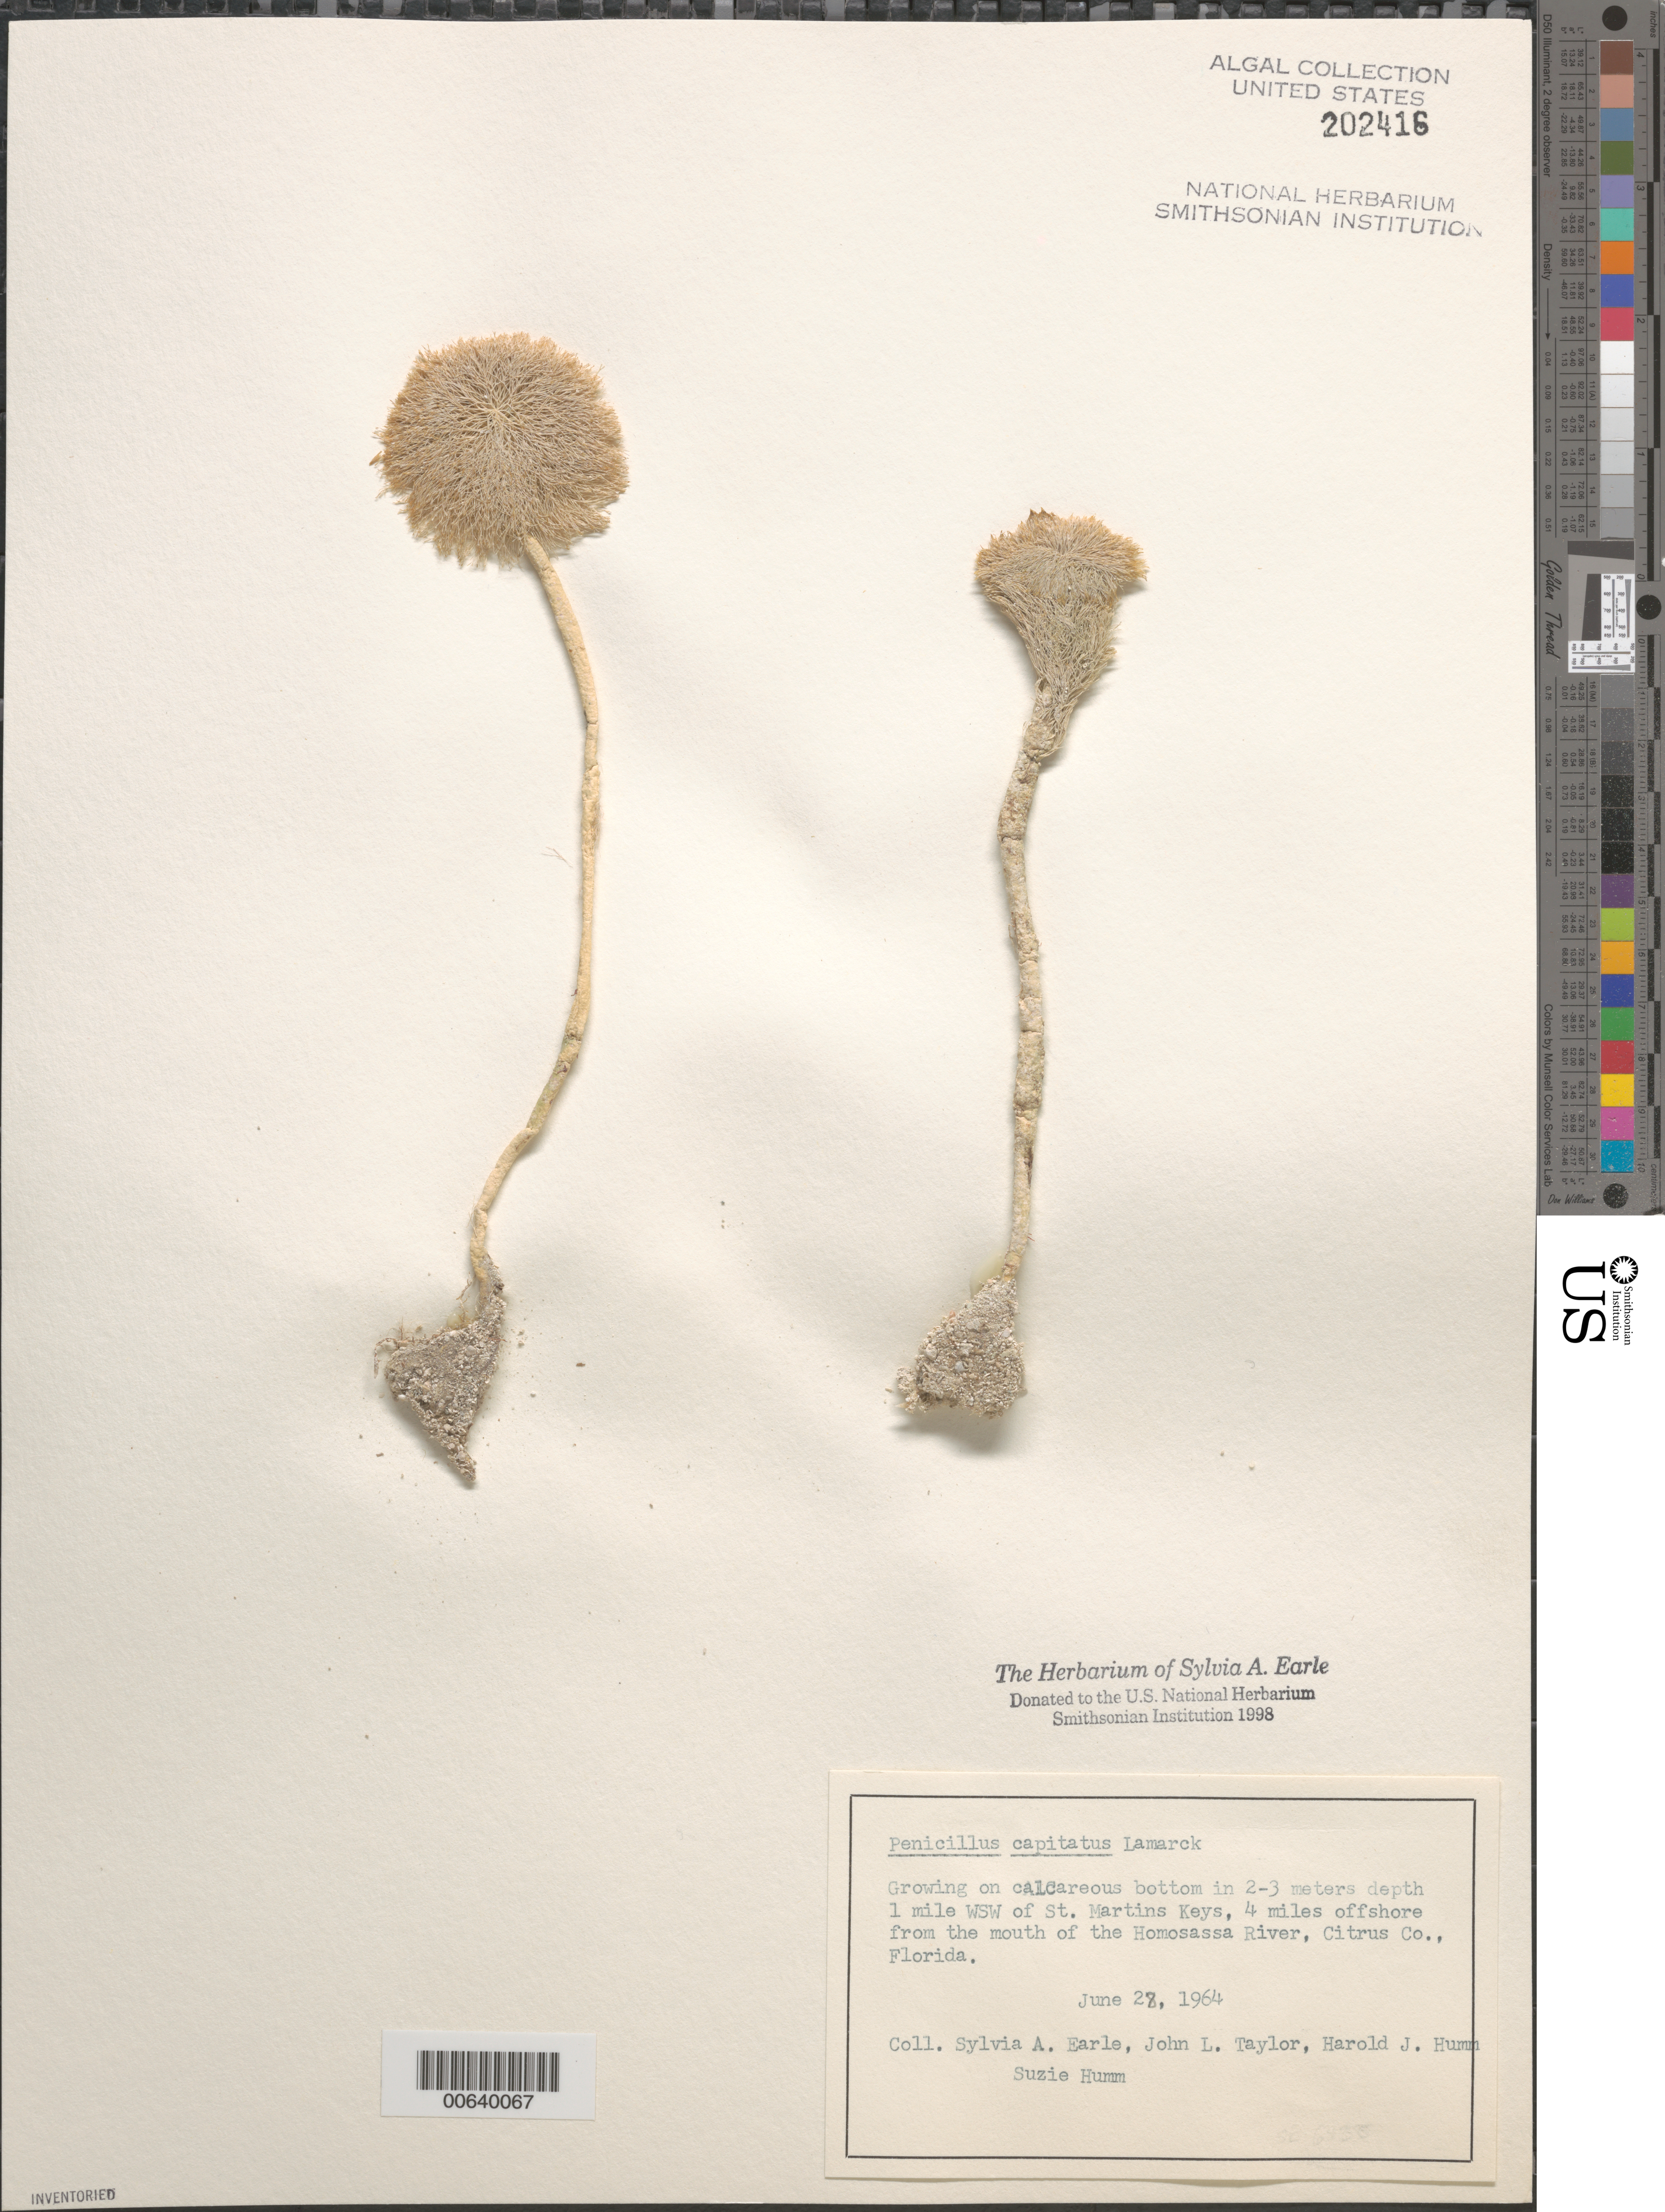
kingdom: Plantae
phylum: Chlorophyta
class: Ulvophyceae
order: Bryopsidales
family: Udoteaceae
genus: Penicillus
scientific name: Penicillus capitatus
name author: Lam.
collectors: S. A. Earle, J. L. Taylor, H. J. Humm & S. Humm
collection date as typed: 28 Jun 1964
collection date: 1964-06-28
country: United States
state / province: Florida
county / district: Citrus County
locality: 4 miles off Homosassa River mouth, 1 mile west southwest of St. Martins Keys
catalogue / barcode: US 202416